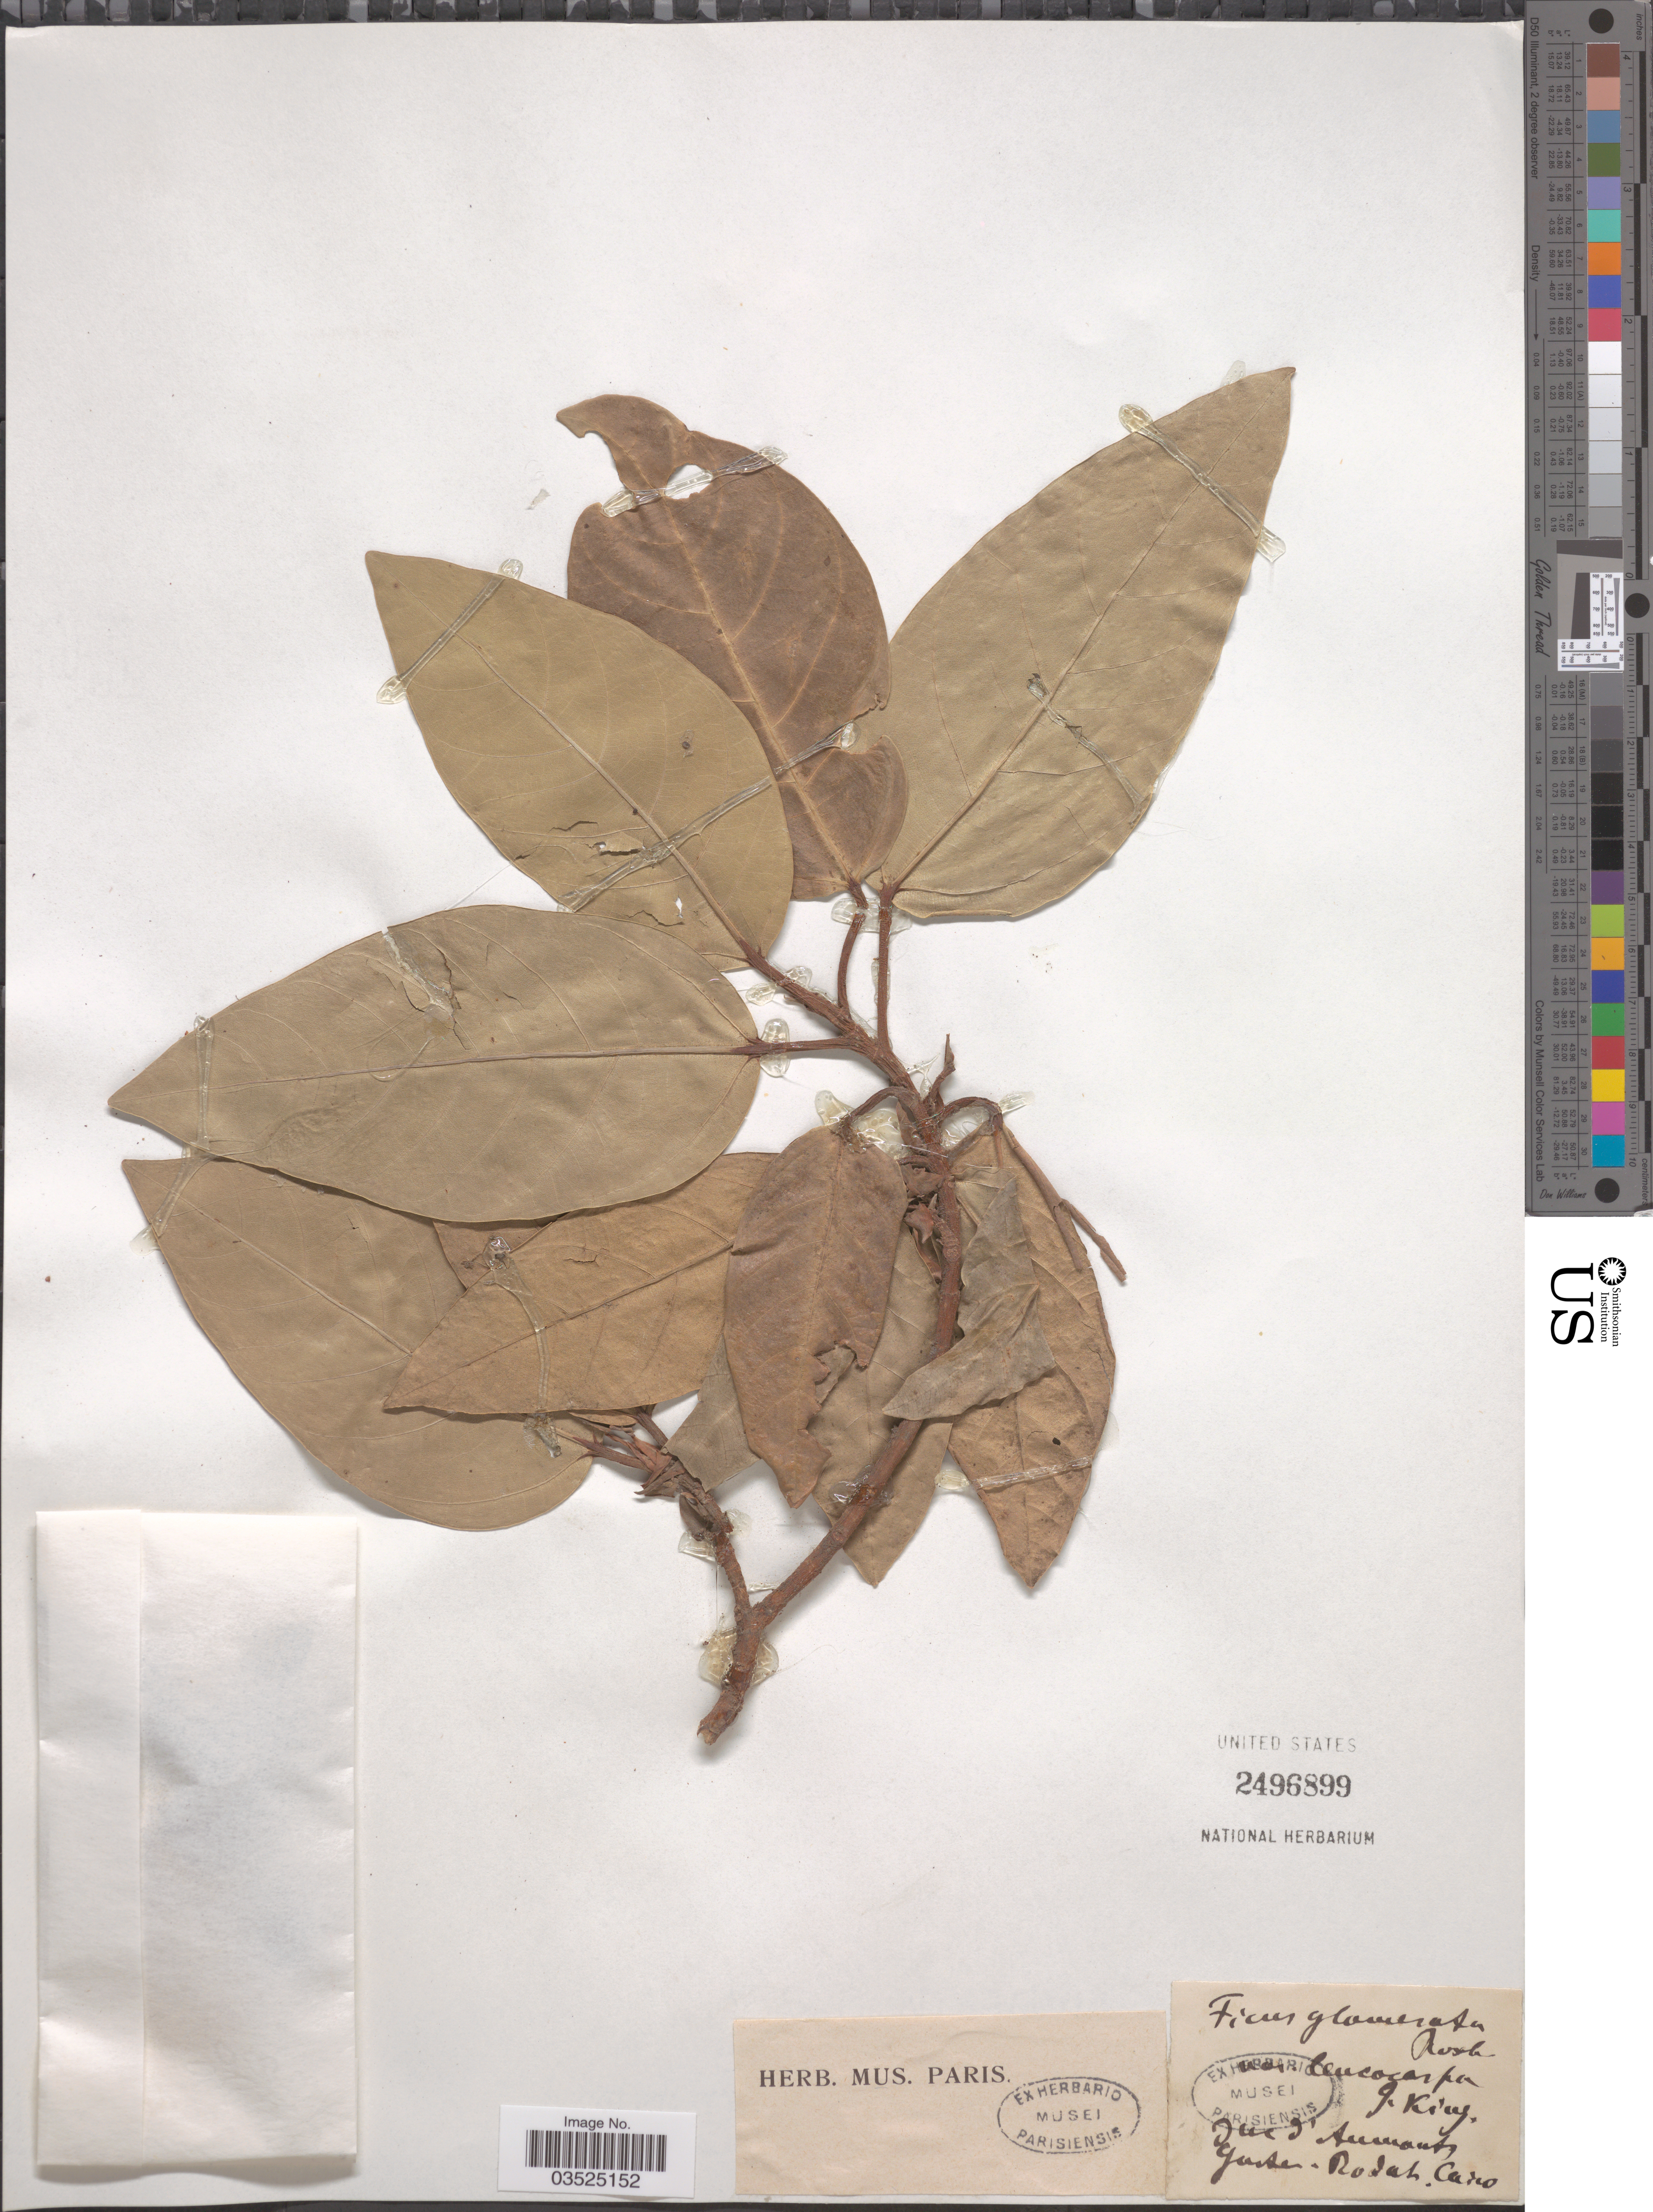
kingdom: Plantae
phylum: Tracheophyta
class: Magnoliopsida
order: Rosales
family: Moraceae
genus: Ficus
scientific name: Ficus glumosa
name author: Delile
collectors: ex herb. Mus. Paris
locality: Juc d'Aumantz Garten-Rodah Cairo.*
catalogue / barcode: US 2496899